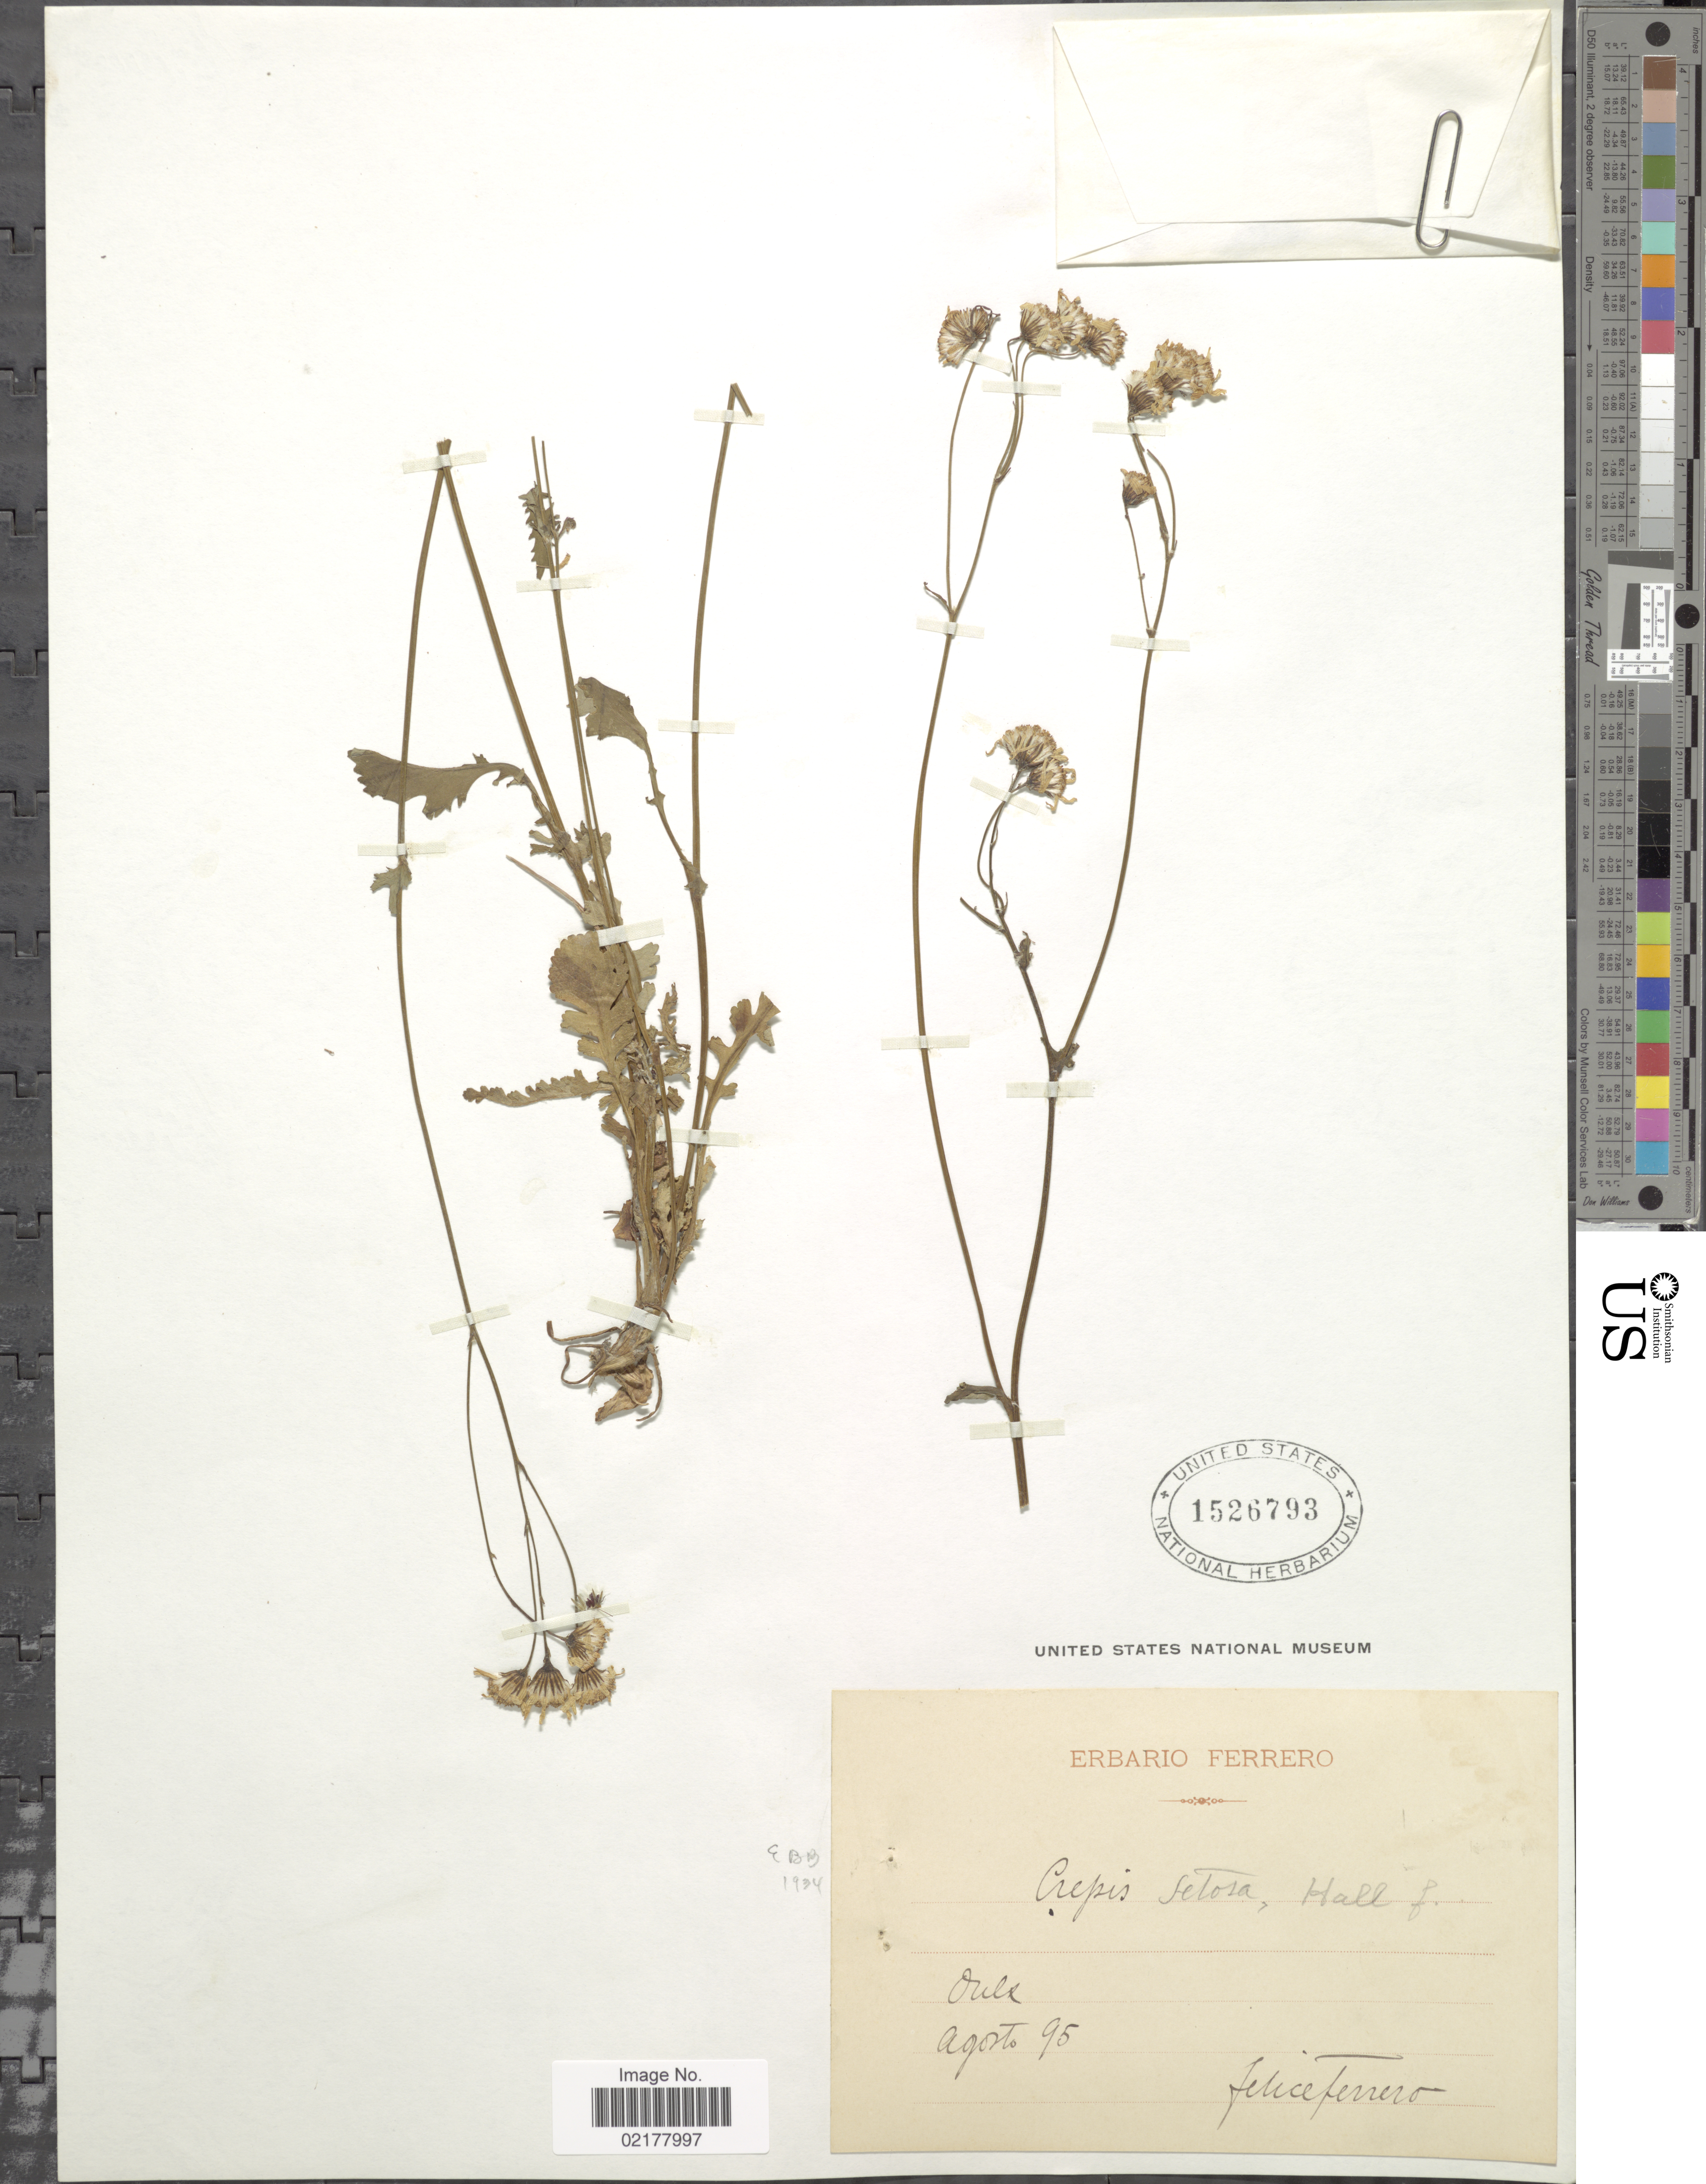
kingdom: Plantae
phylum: Tracheophyta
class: Magnoliopsida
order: Asterales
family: Asteraceae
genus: Crepis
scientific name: Crepis setosa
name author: Haller f.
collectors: F. Ferrero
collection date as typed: Transcribed d/m/y: /8/95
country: France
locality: Ouls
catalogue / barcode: US 1526793